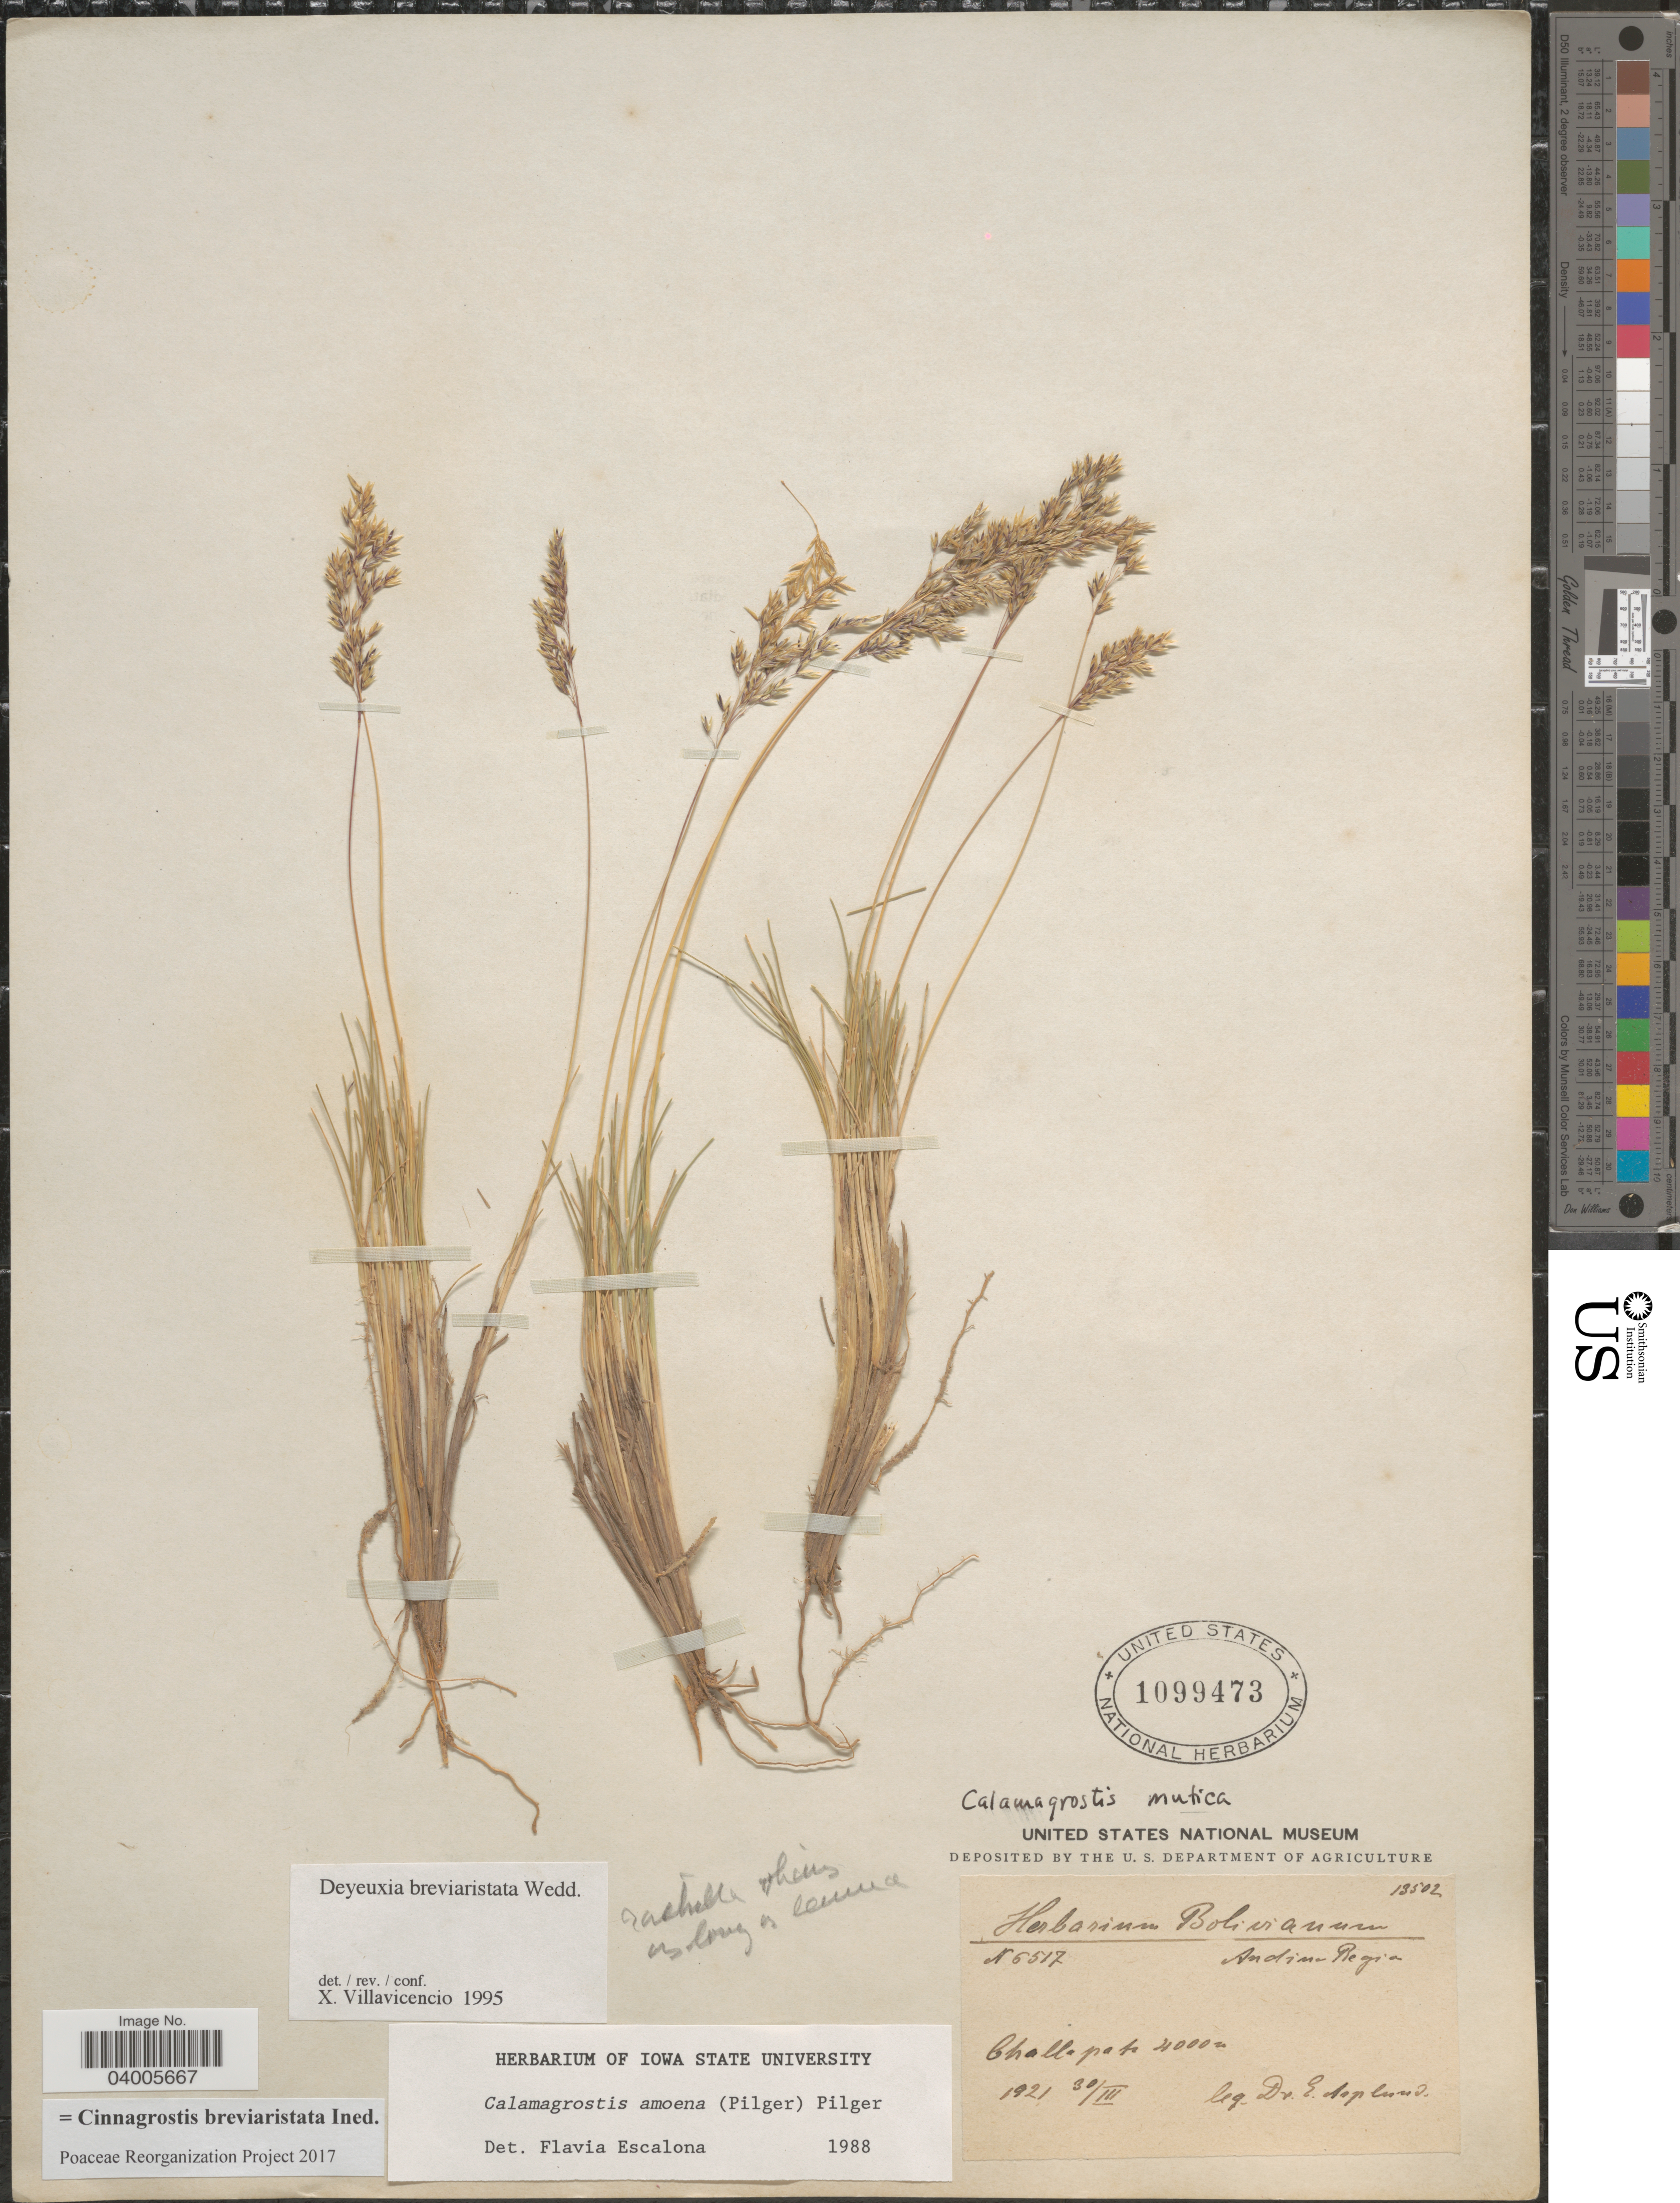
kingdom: Plantae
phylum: Tracheophyta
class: Liliopsida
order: Poales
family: Poaceae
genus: Cinnagrostis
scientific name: Cinnagrostis breviaristata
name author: (Wedd.) P.M. Peterson et al.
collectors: E. Asplund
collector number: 6517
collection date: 1921-03-30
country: Bolivia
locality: Andina Region. Challapata.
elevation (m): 4000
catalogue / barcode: US 1099473